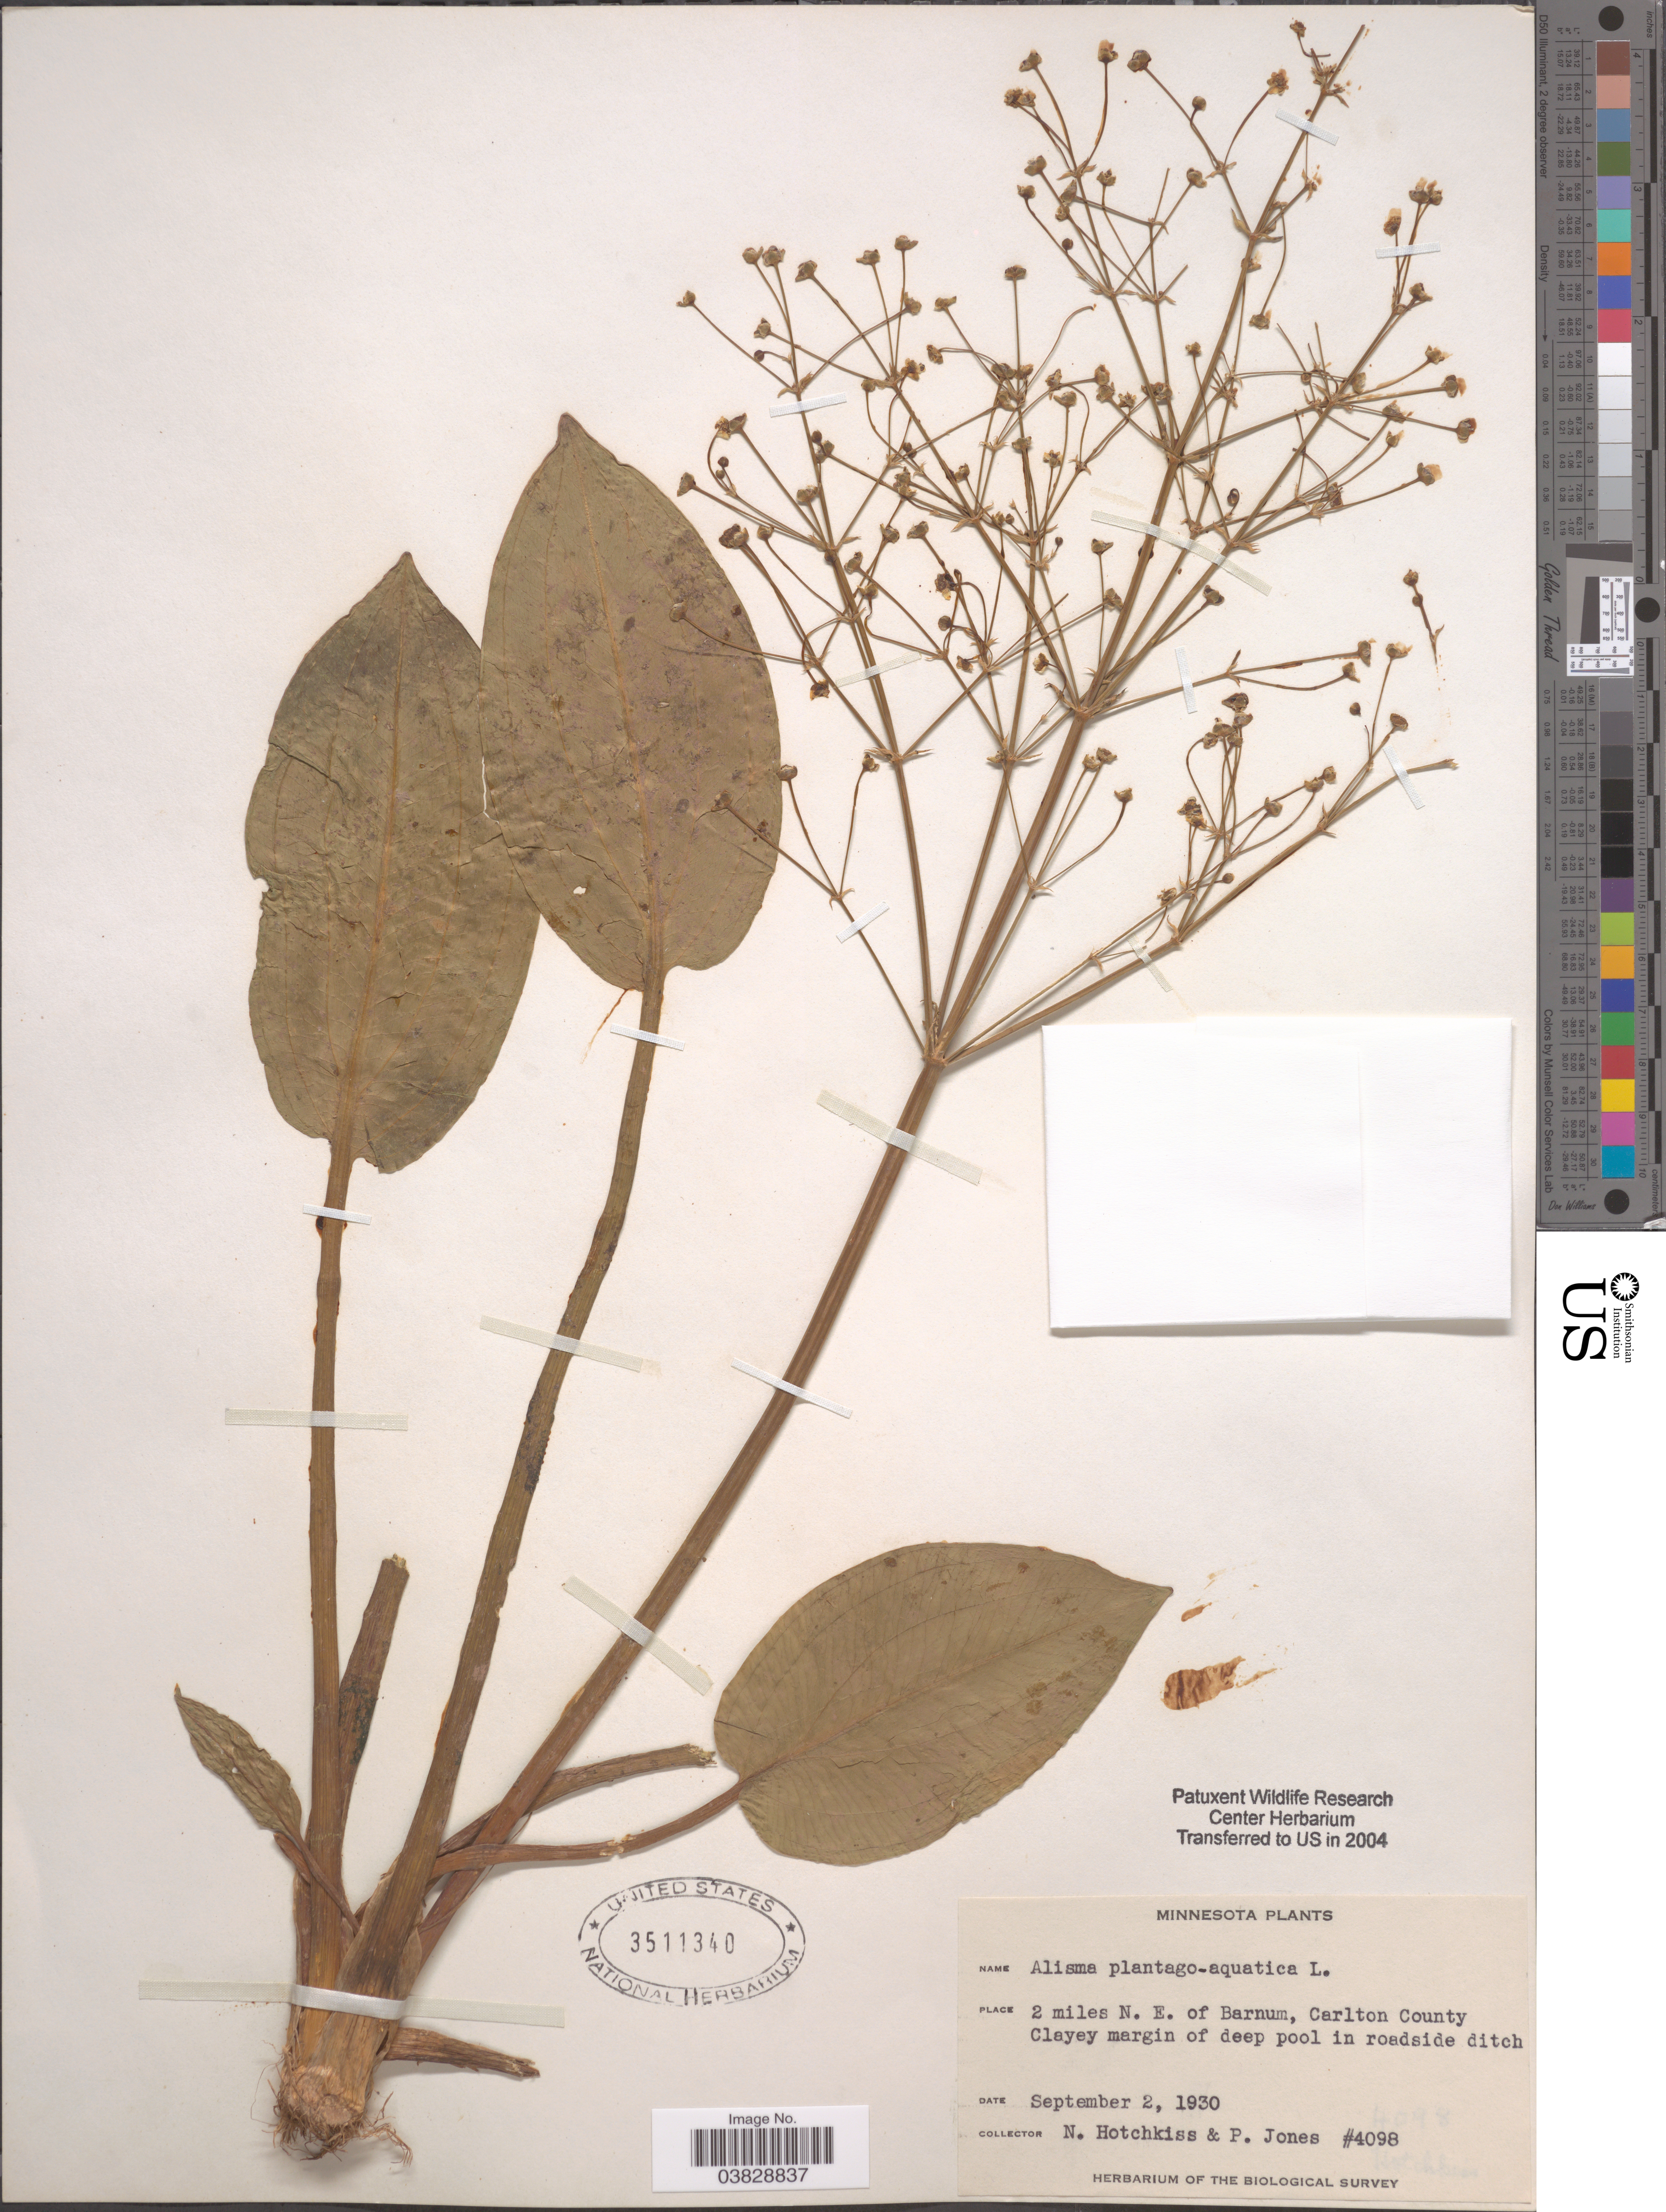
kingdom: Plantae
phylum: Tracheophyta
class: Liliopsida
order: Alismatales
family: Alismataceae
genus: Alisma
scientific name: Alisma brevipes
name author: Greene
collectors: N. Hotchkiss & P. Jones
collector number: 4098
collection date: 1930-09-02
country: United States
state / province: Minnesota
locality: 2 miles N. E. of Barnum, Carlton County Clayey margin of deep pool in roadside ditch.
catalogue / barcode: US 3511340